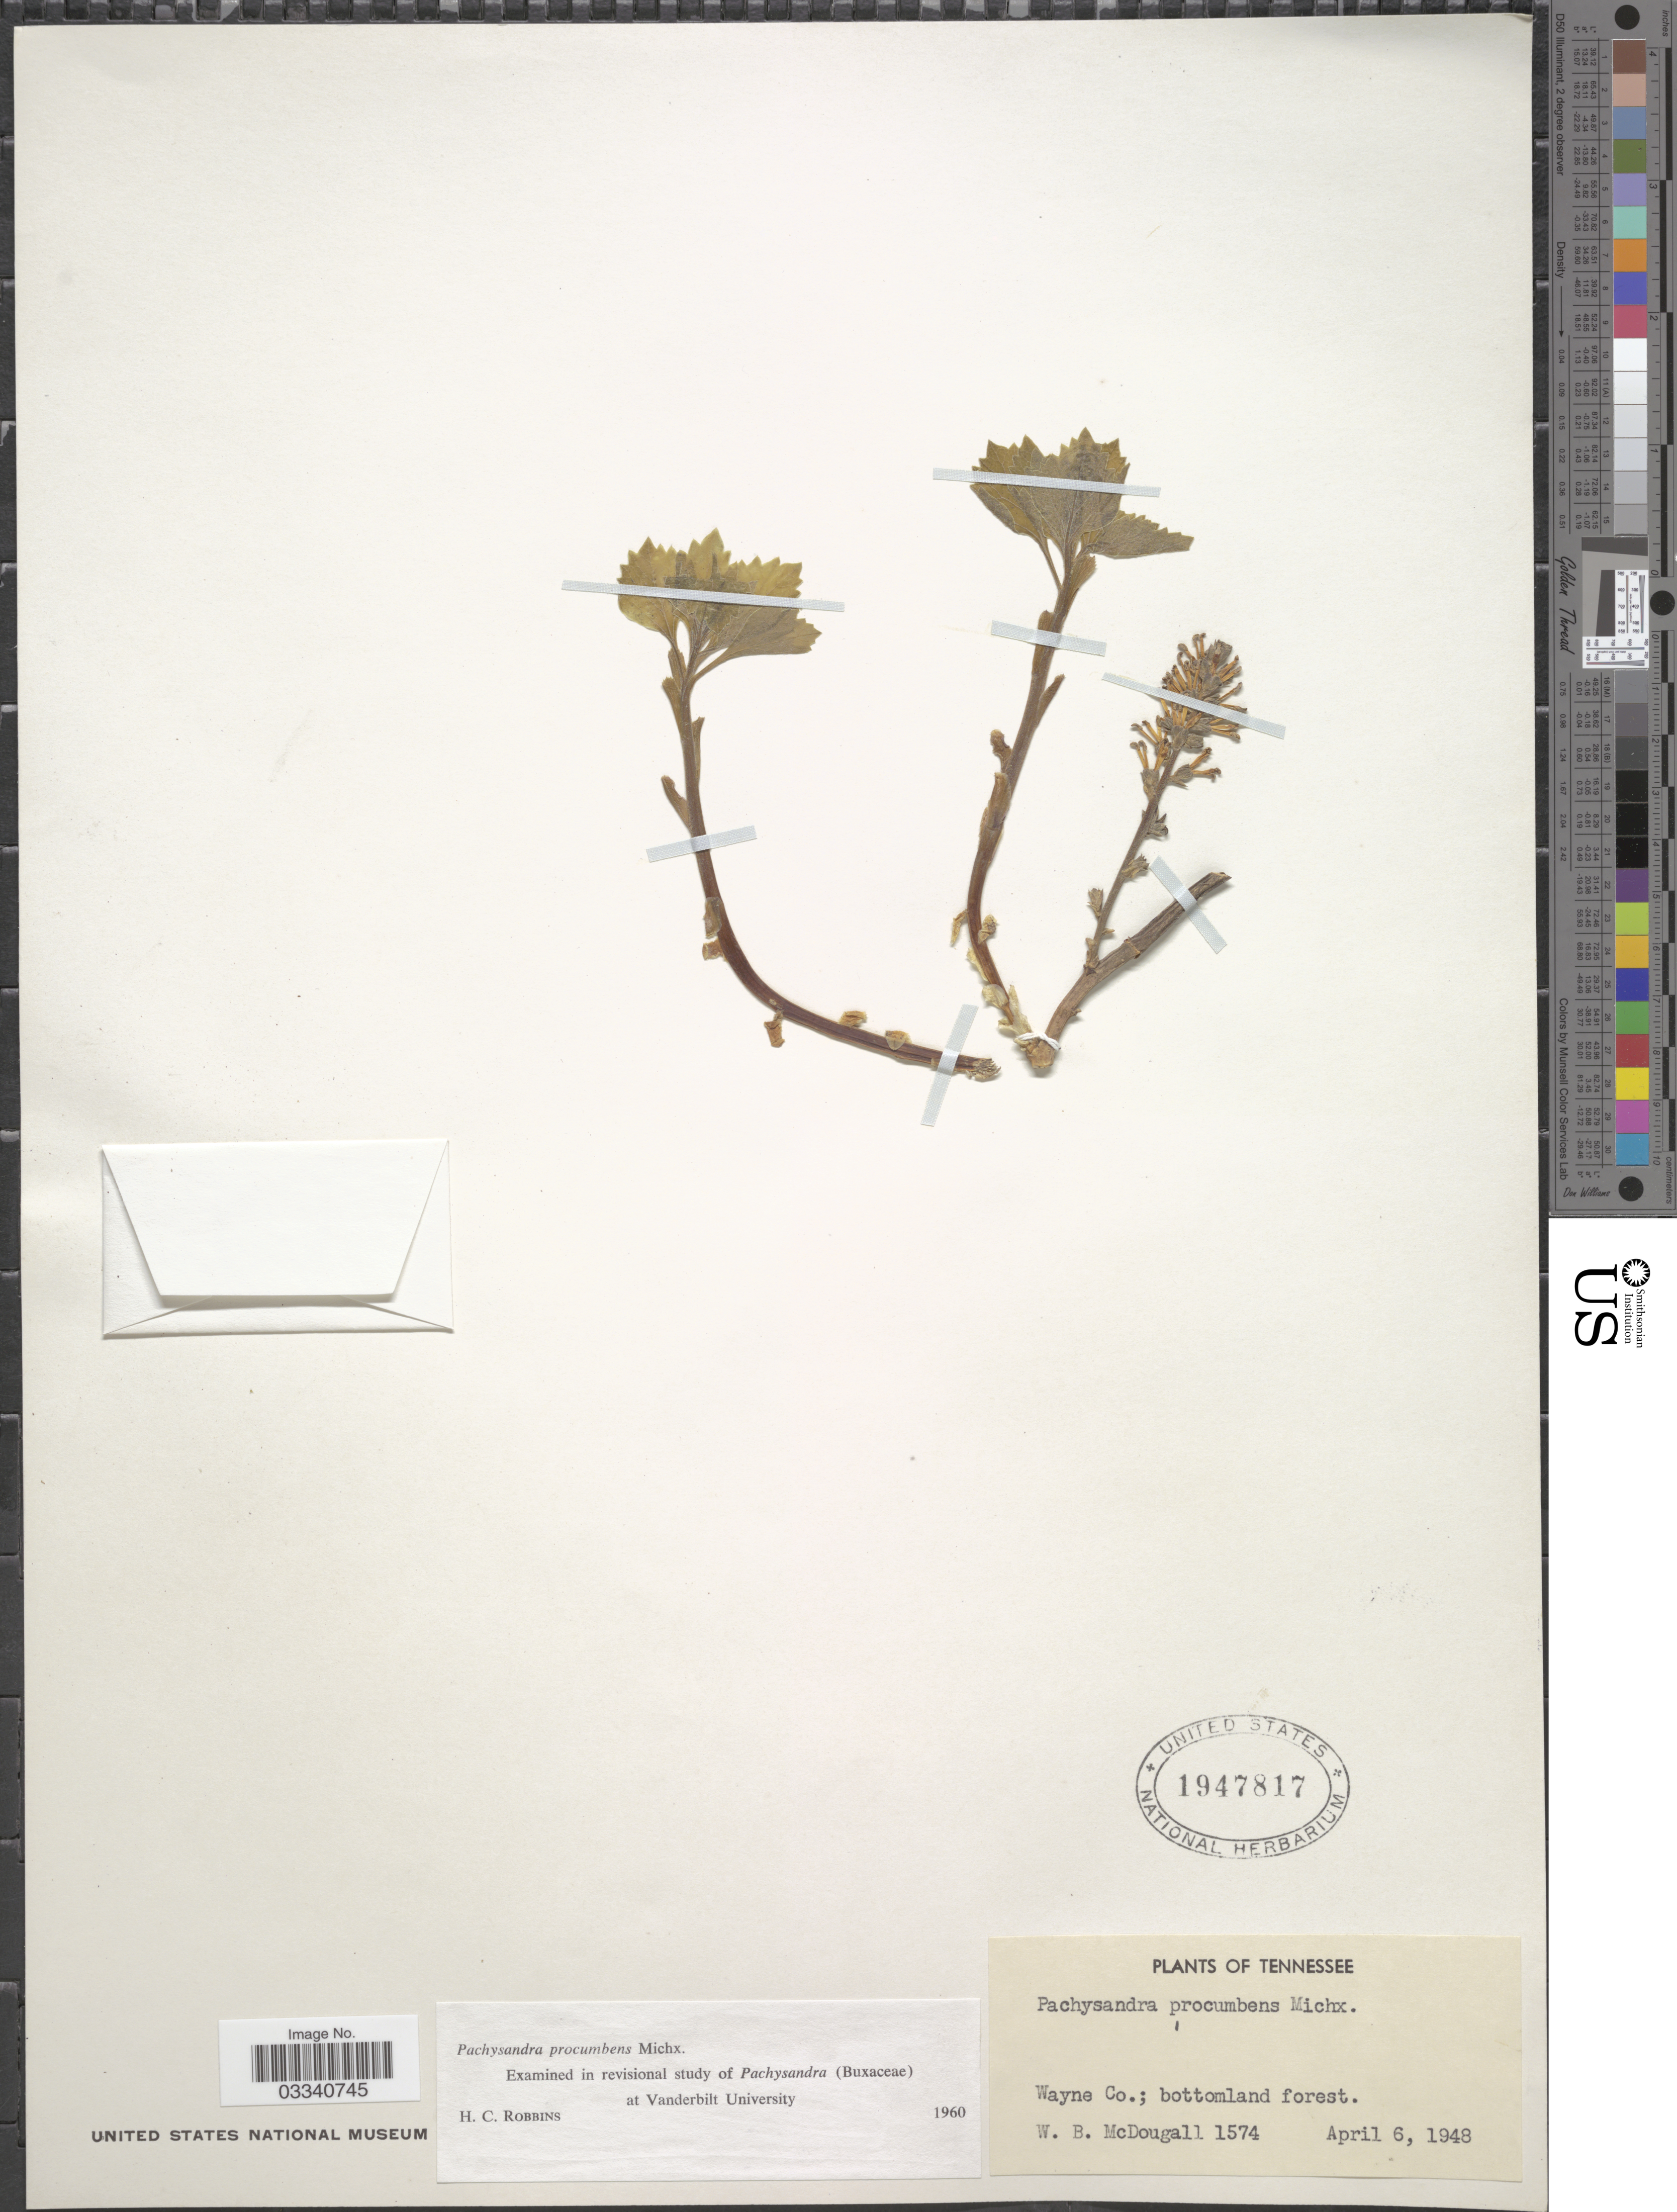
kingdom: Plantae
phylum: Tracheophyta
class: Magnoliopsida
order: Buxales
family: Buxaceae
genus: Pachysandra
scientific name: Pachysandra procumbens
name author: Michx.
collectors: W. B. McDougall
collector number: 157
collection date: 1948-04-06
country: United States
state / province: Tennessee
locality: Wayne Co.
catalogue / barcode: US 1947817